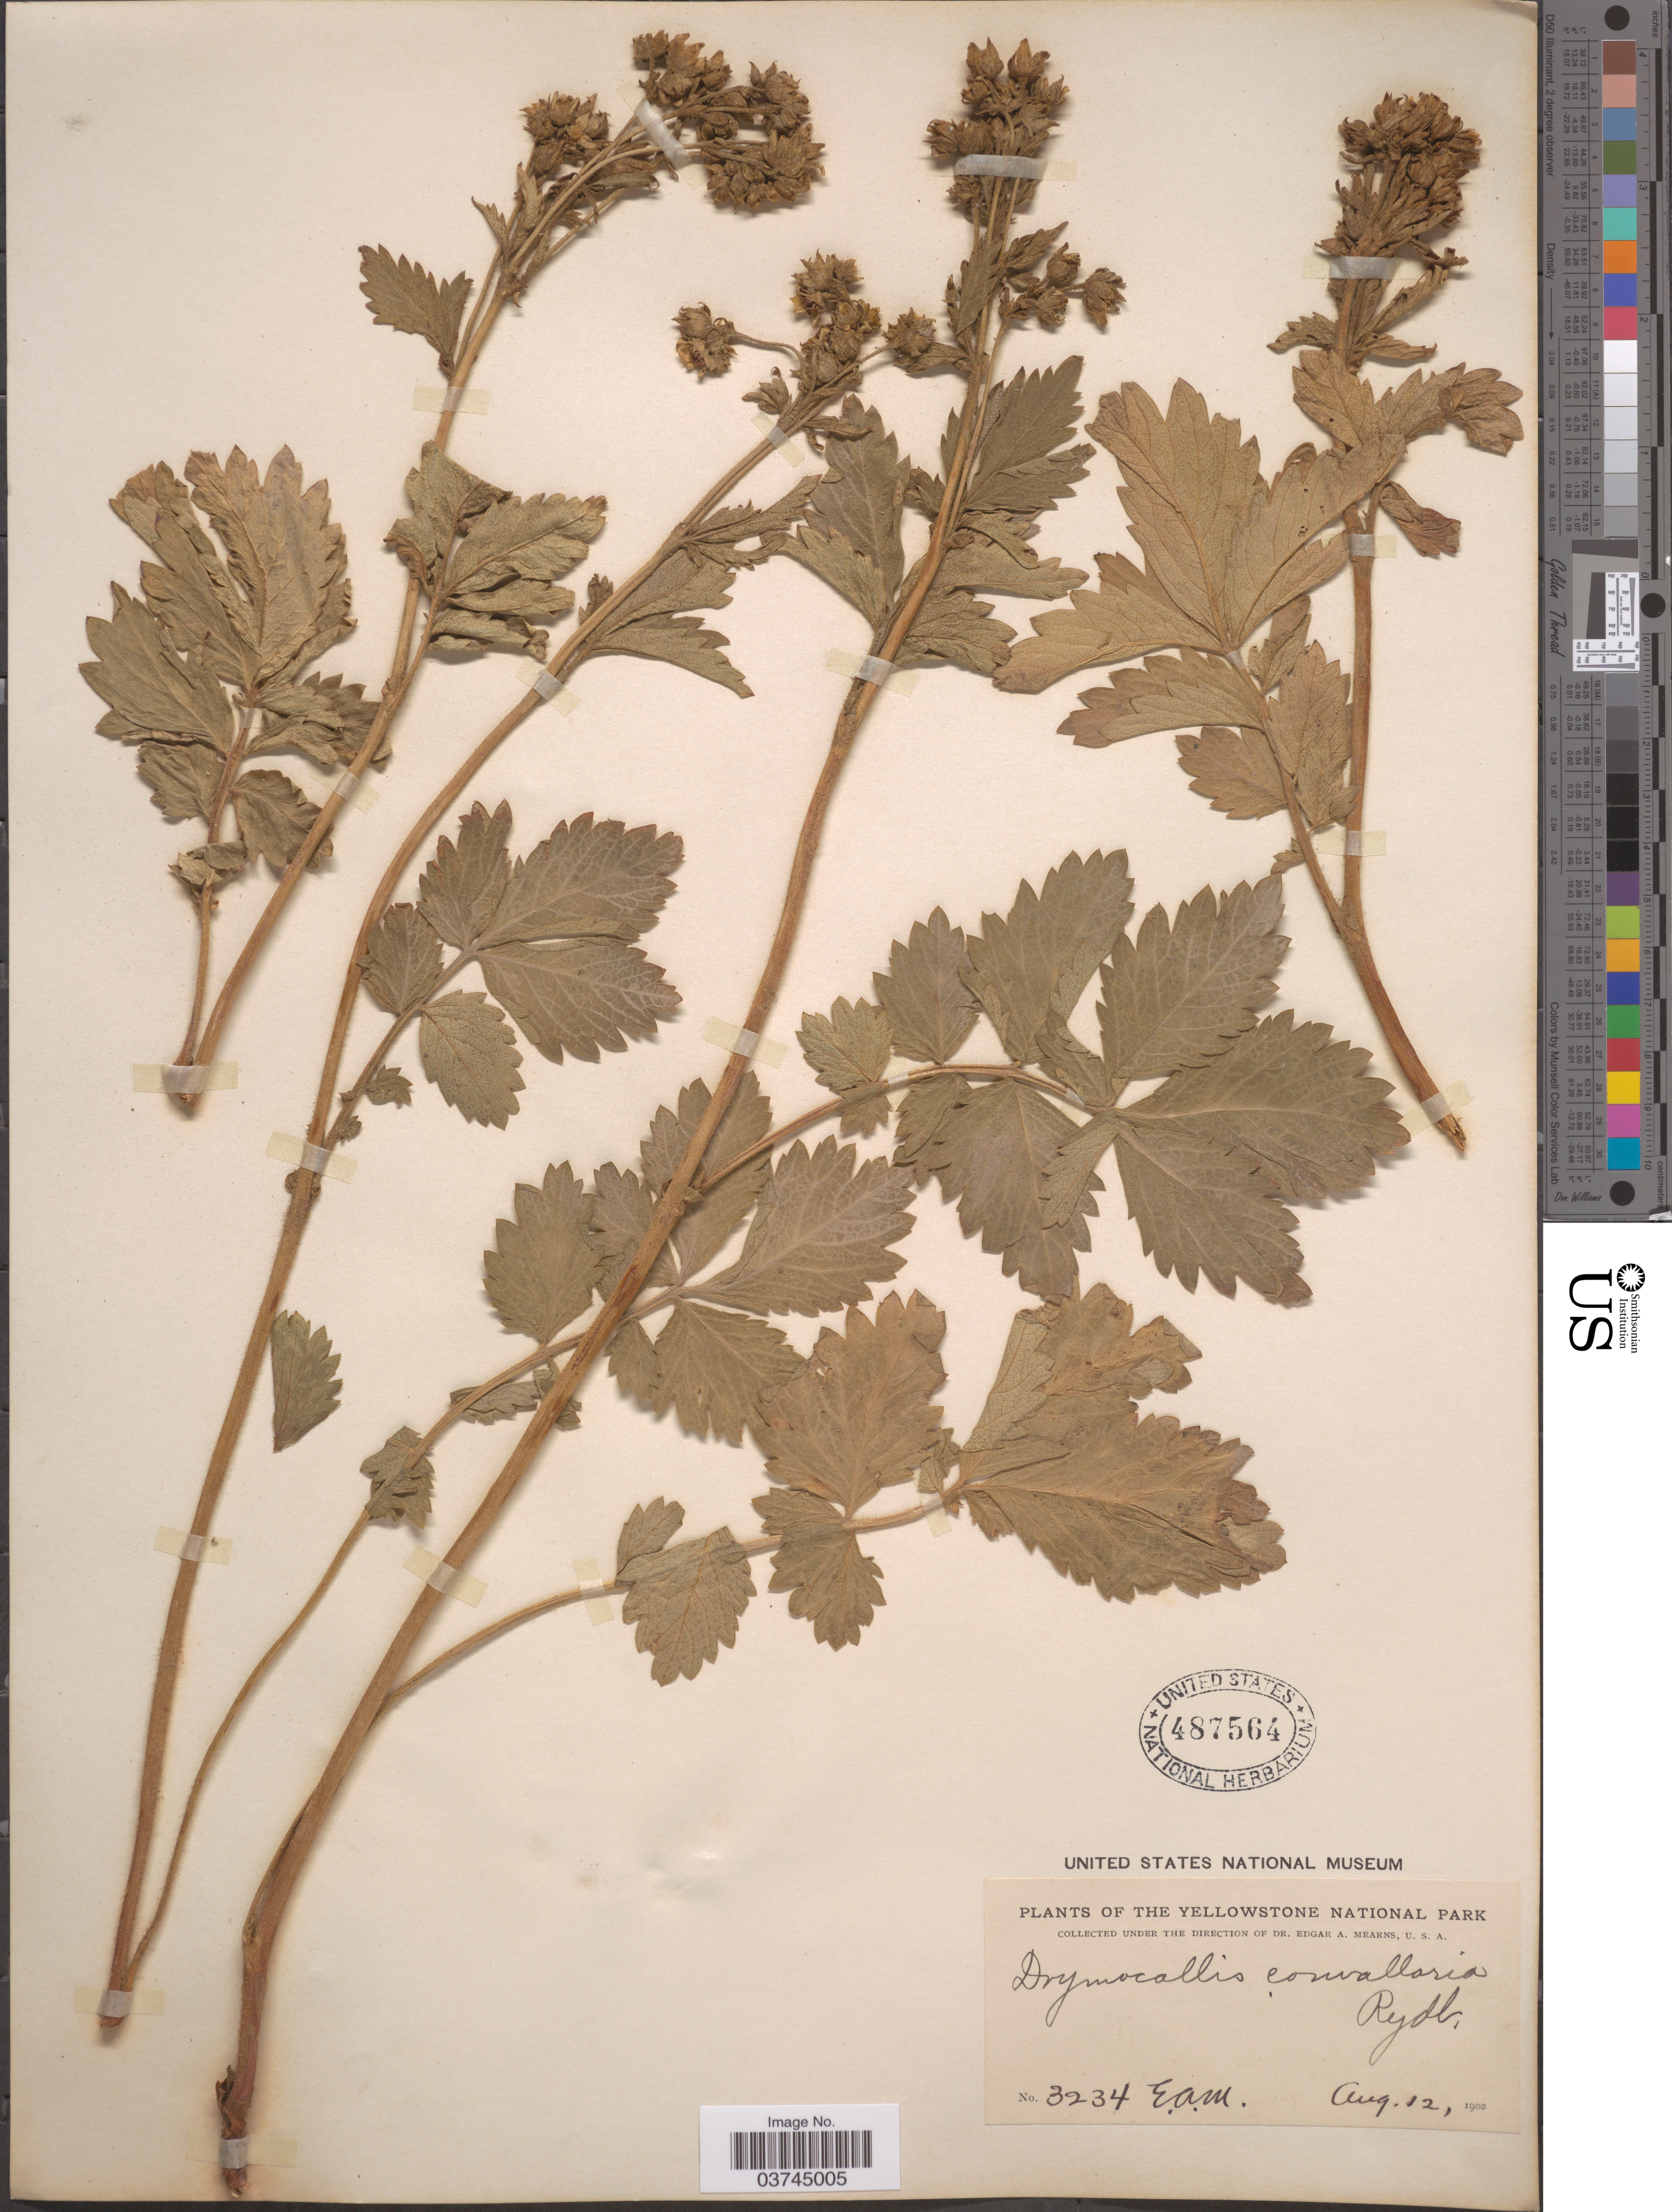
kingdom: Plantae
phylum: Tracheophyta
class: Magnoliopsida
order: Rosales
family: Rosaceae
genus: Drymocallis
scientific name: Drymocallis convallaria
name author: (Rydb.) Rydb.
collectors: E. A. Mearns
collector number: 3234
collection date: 1902-08-12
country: United States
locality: Yellowstone National Park.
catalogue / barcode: US 487564